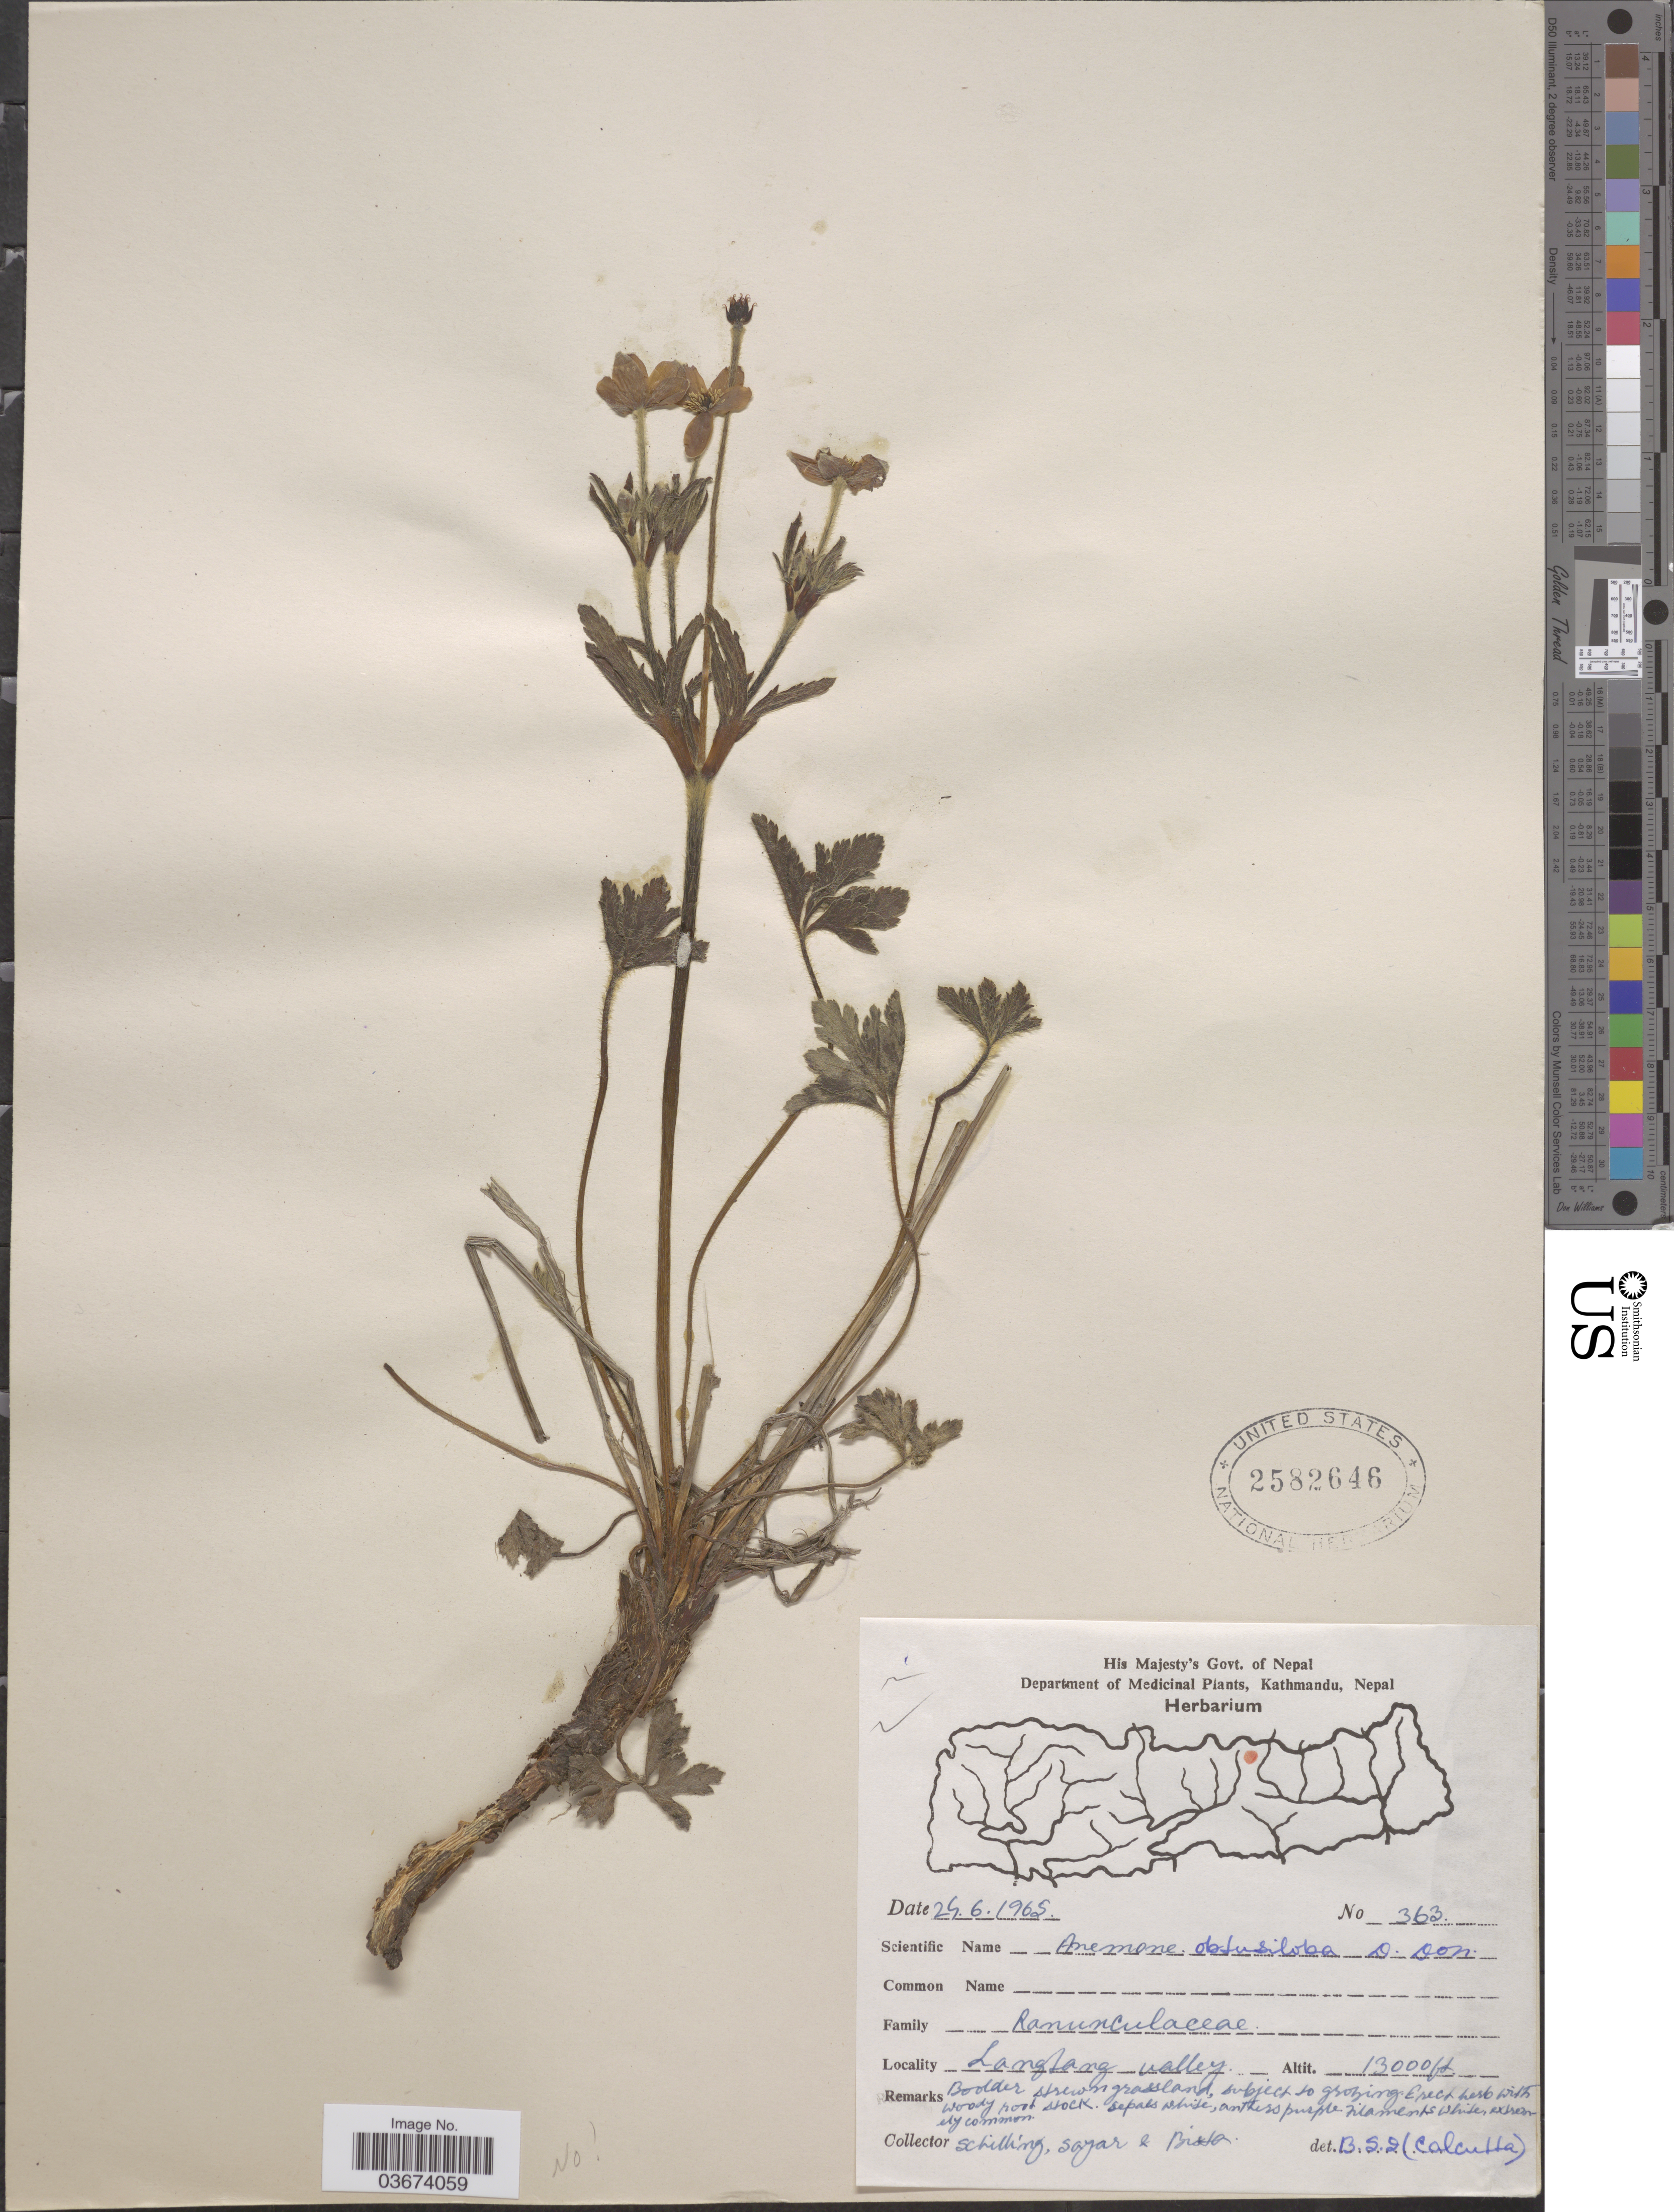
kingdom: Plantae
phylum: Tracheophyta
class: Magnoliopsida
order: Ranunculales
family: Ranunculaceae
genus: Anemone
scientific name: Anemone sp.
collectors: Schilling, --, Sayars & -. Bista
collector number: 363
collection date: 1965-06-24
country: Nepal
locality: Langtang valley.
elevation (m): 3962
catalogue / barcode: US 2582646